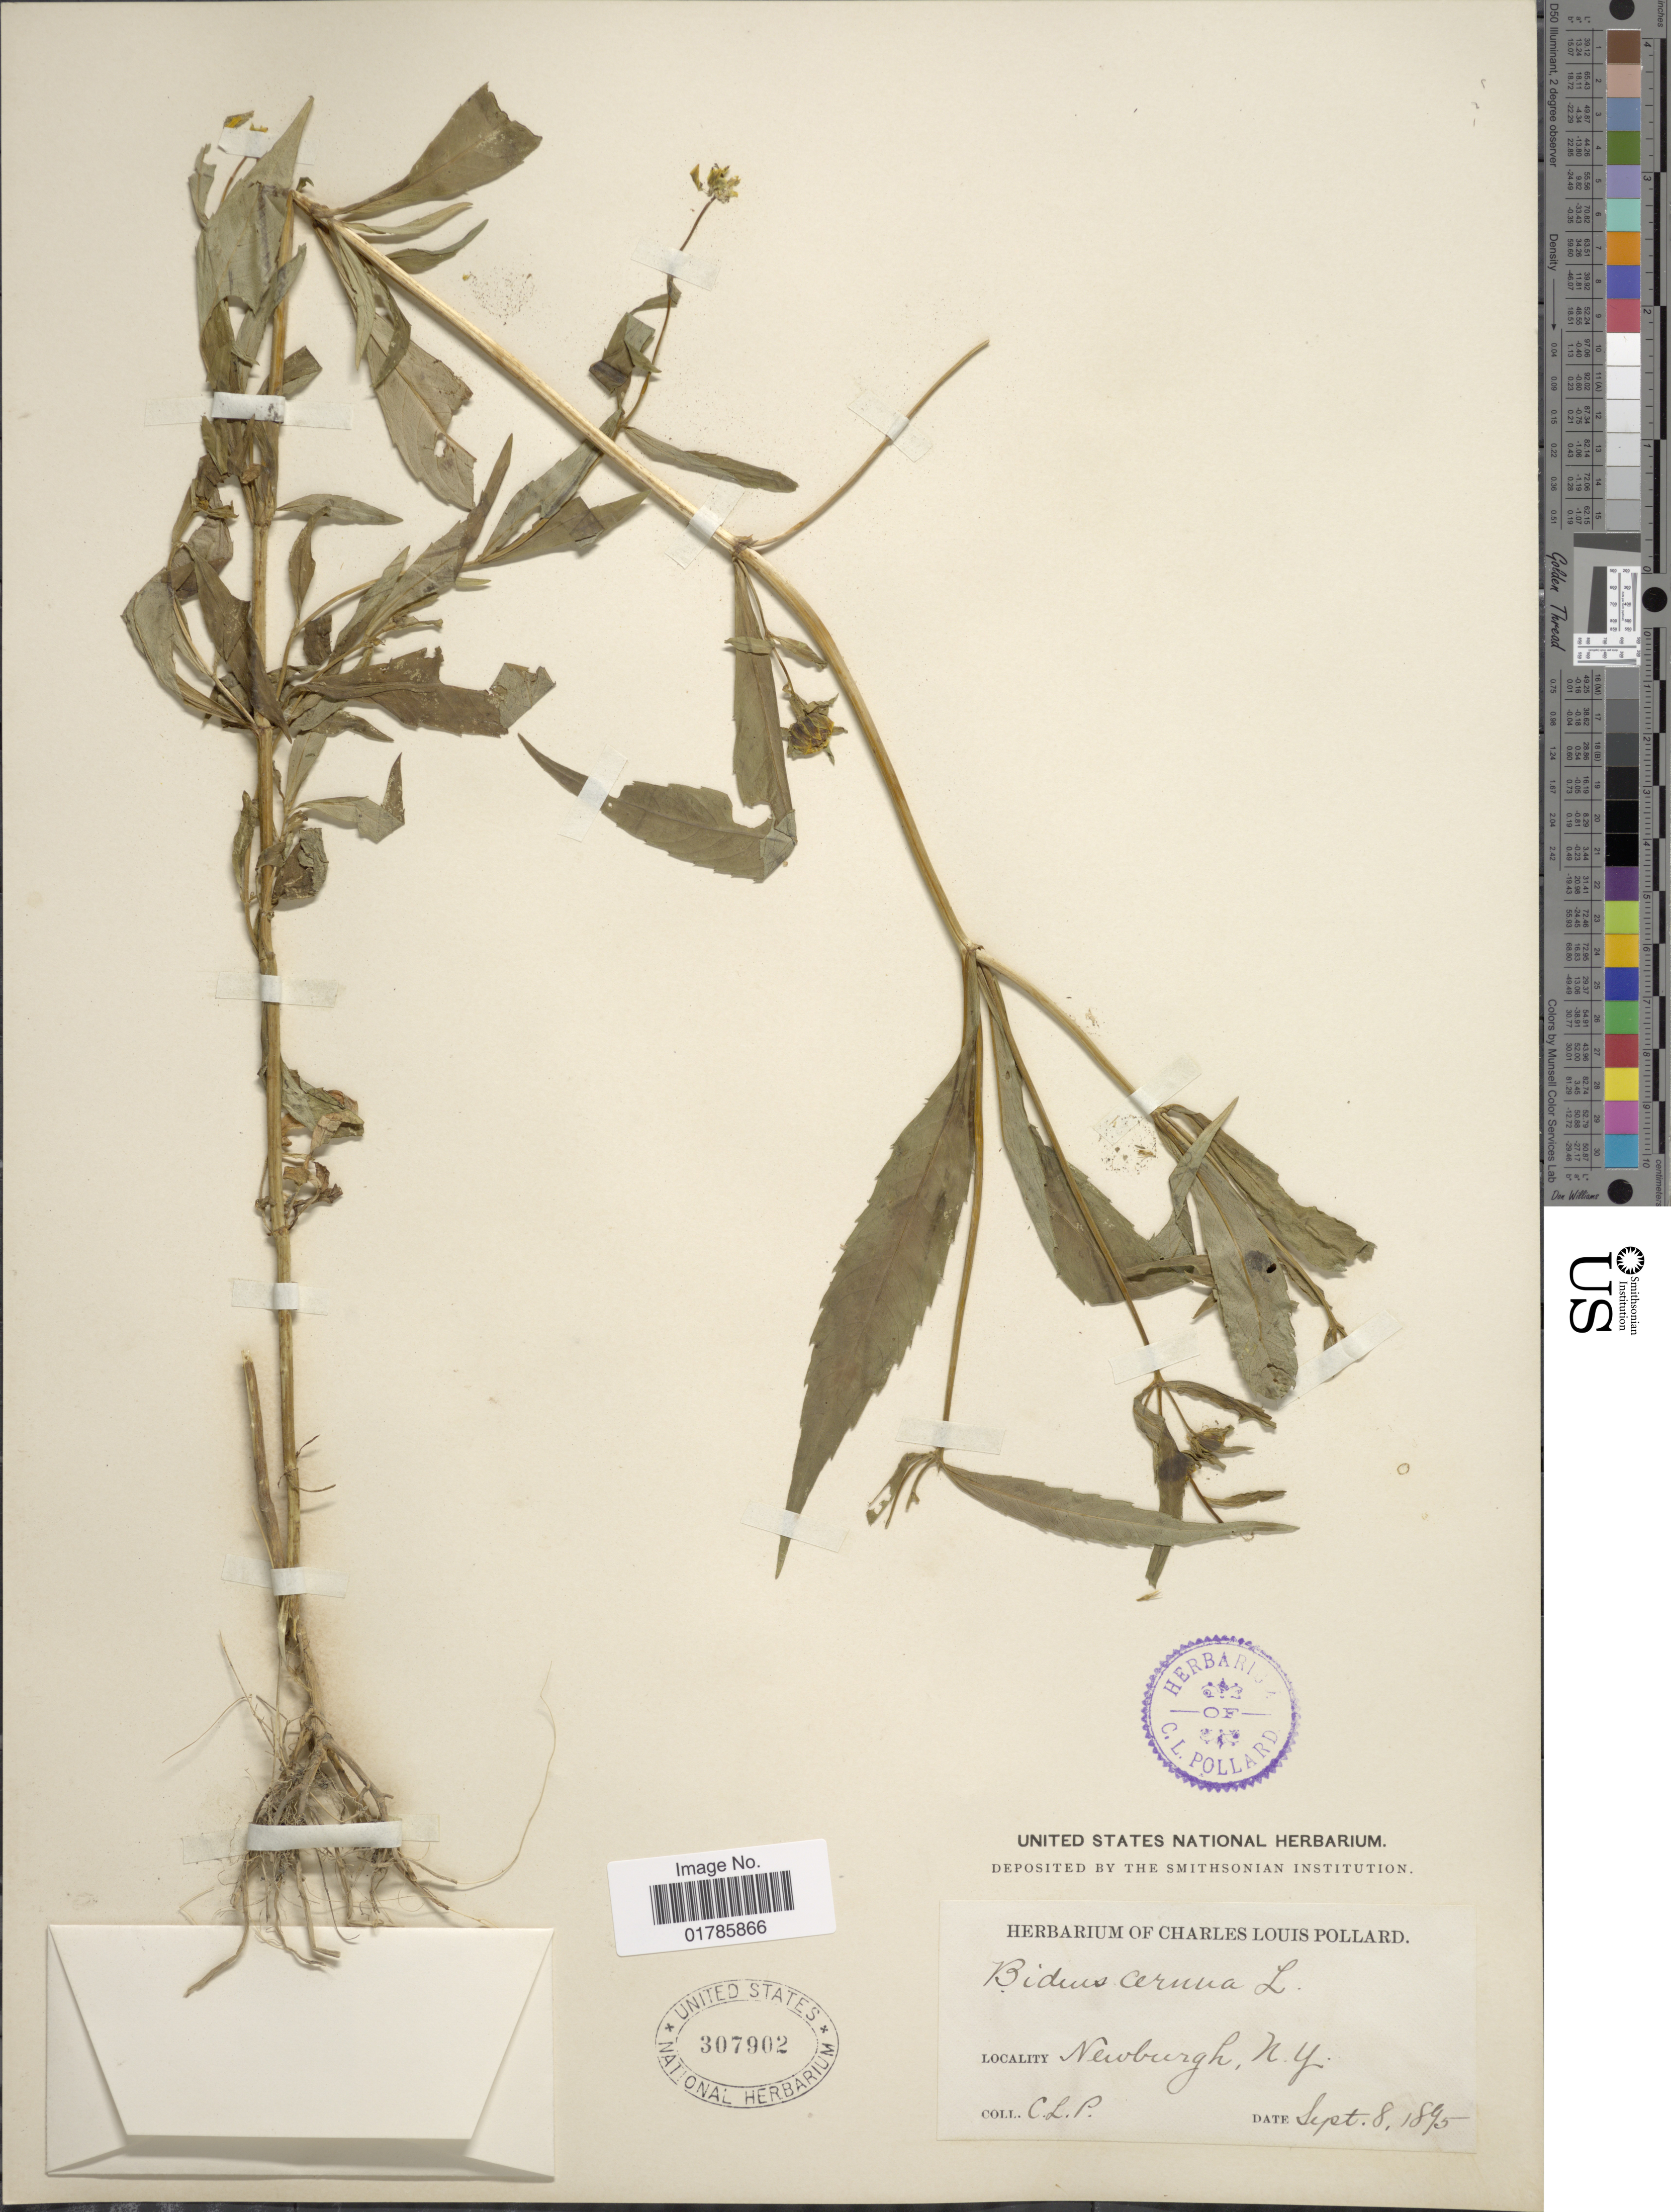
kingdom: Plantae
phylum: Tracheophyta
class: Magnoliopsida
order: Asterales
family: Asteraceae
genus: Bidens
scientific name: Bidens cernua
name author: L.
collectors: C. L. Pollard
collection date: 1895-09-08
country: United States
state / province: New York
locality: Newburgh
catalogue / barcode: US 307902